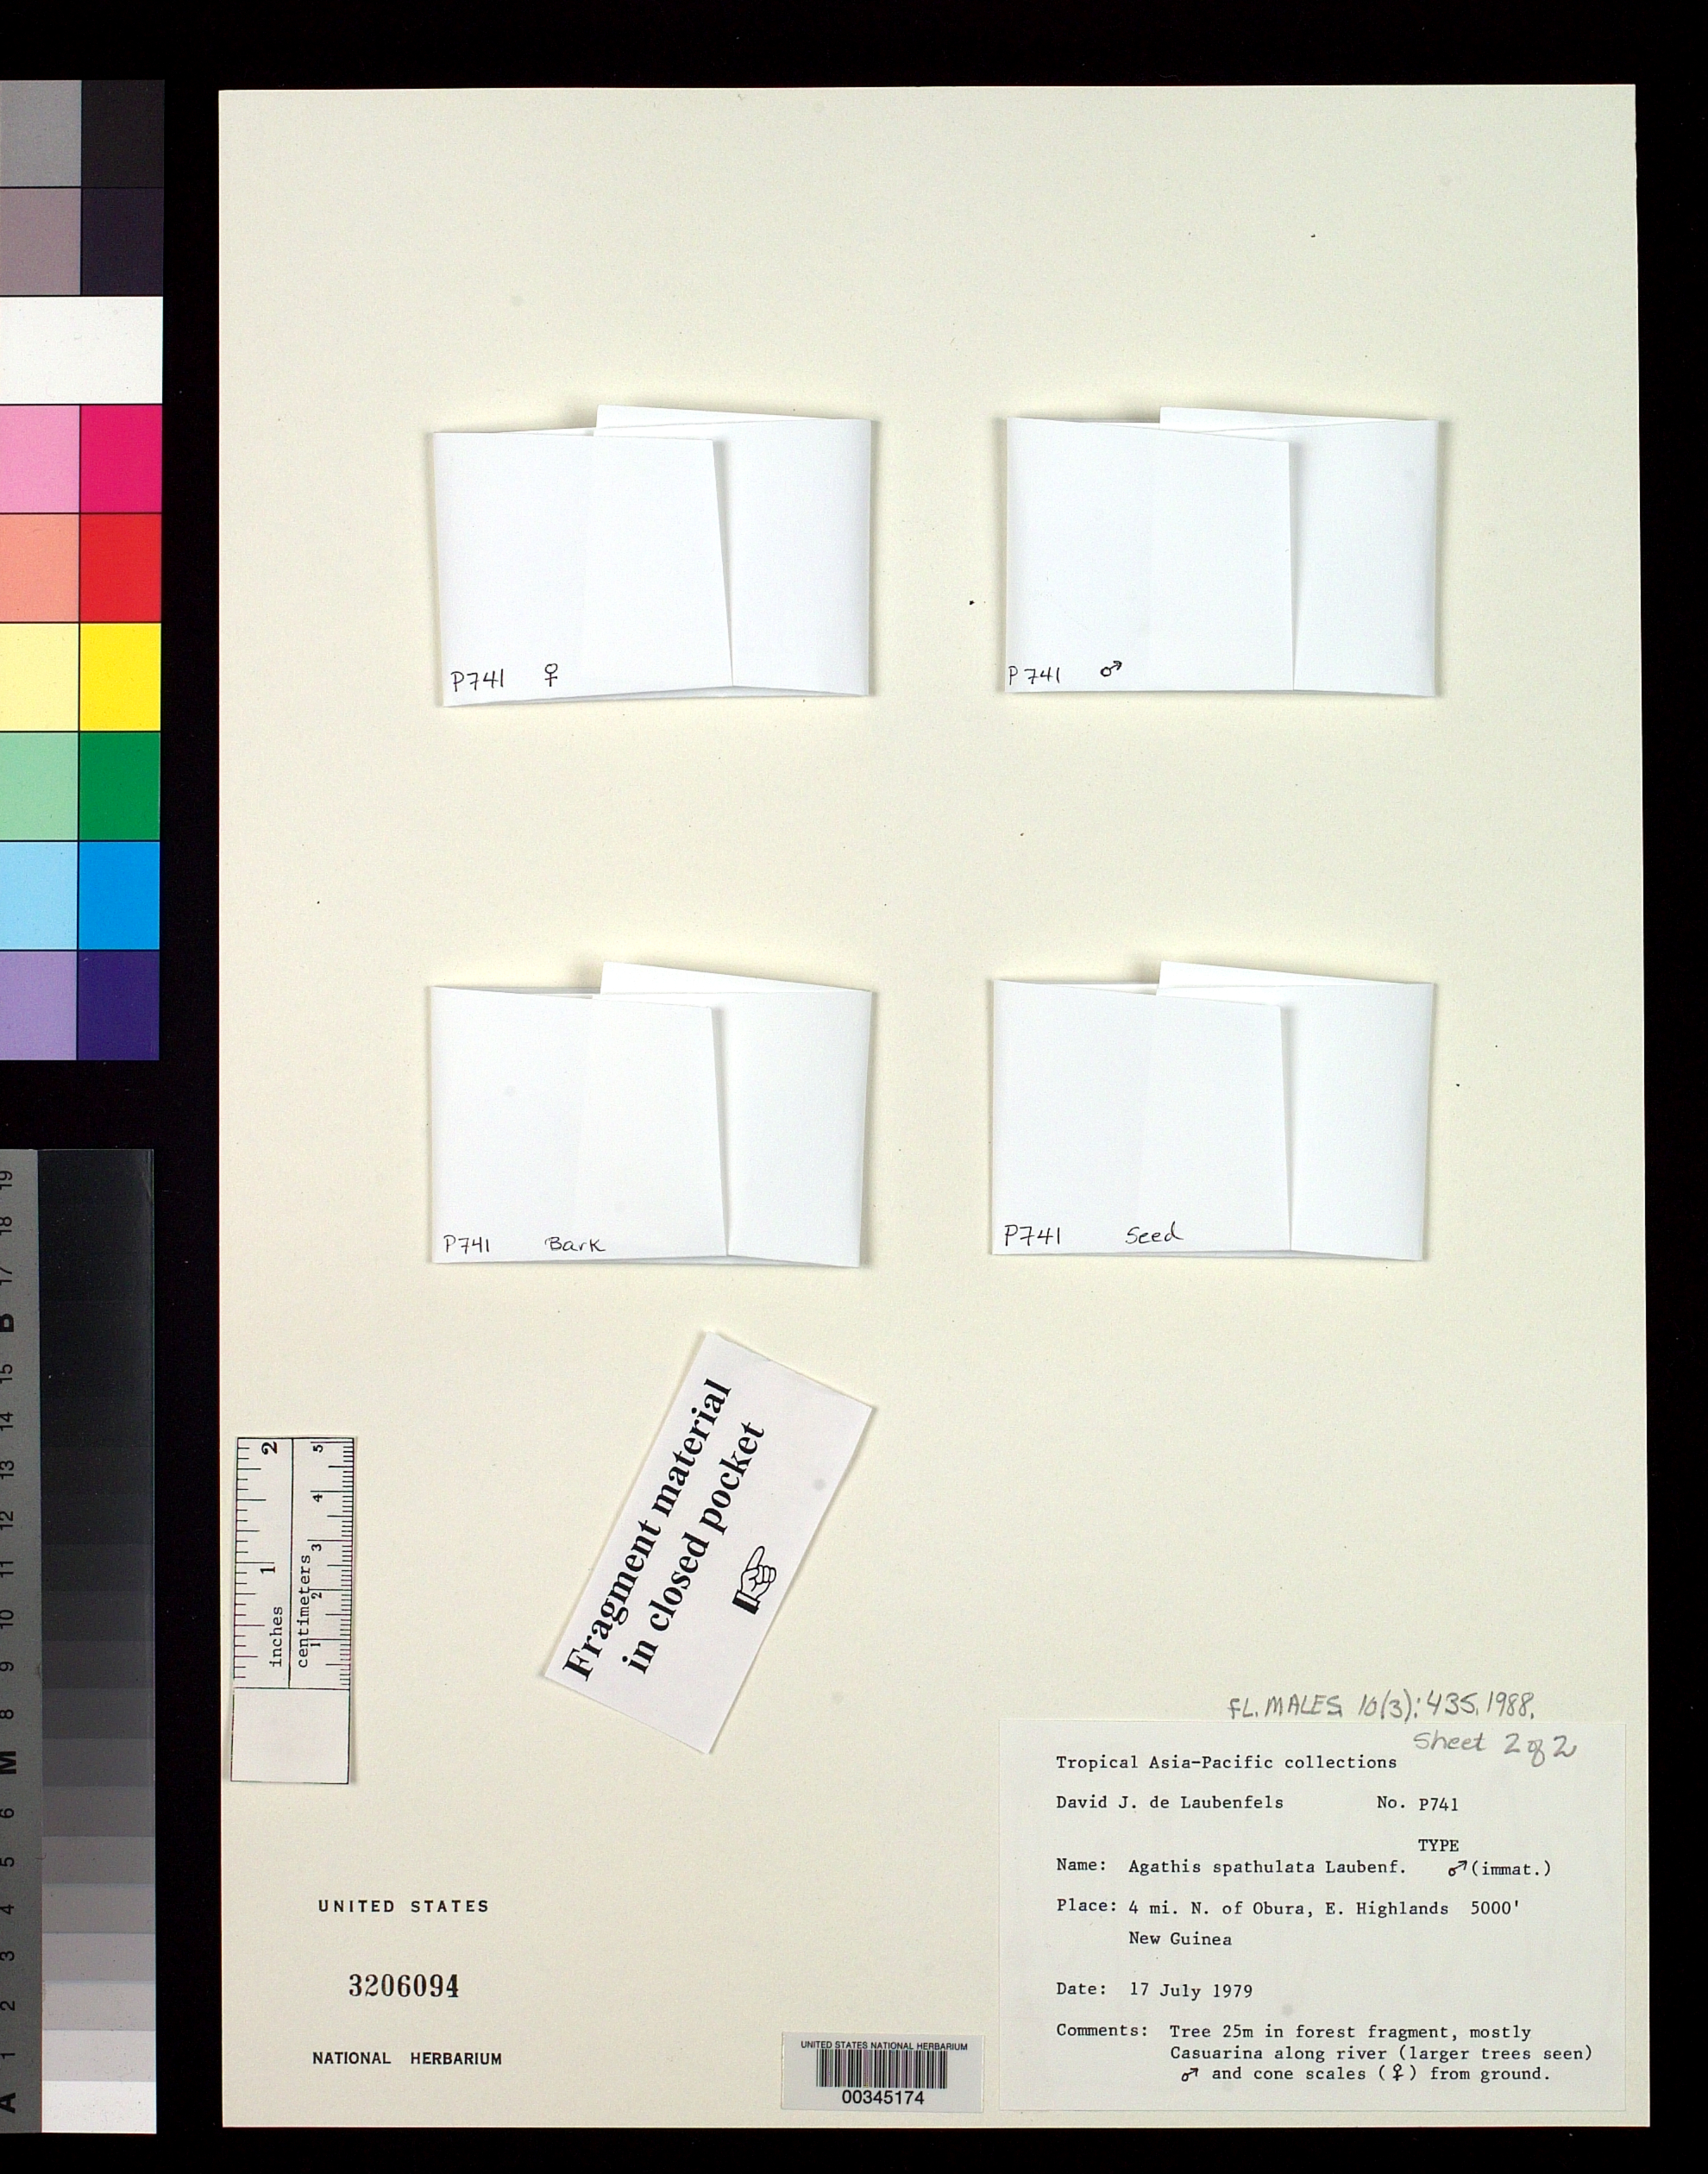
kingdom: Plantae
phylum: Tracheophyta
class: Pinopsida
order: Pinales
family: Araucariaceae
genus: Agathis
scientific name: Agathis spathulata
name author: de Laub.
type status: Isotype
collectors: D. J. de Laubenfels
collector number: P741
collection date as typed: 17 Jul 1979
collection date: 1979-07-17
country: Papua New Guinea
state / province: Eastern Highlands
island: New Guinea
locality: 4 mi N of Obura.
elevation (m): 1524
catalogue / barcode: US 3206094